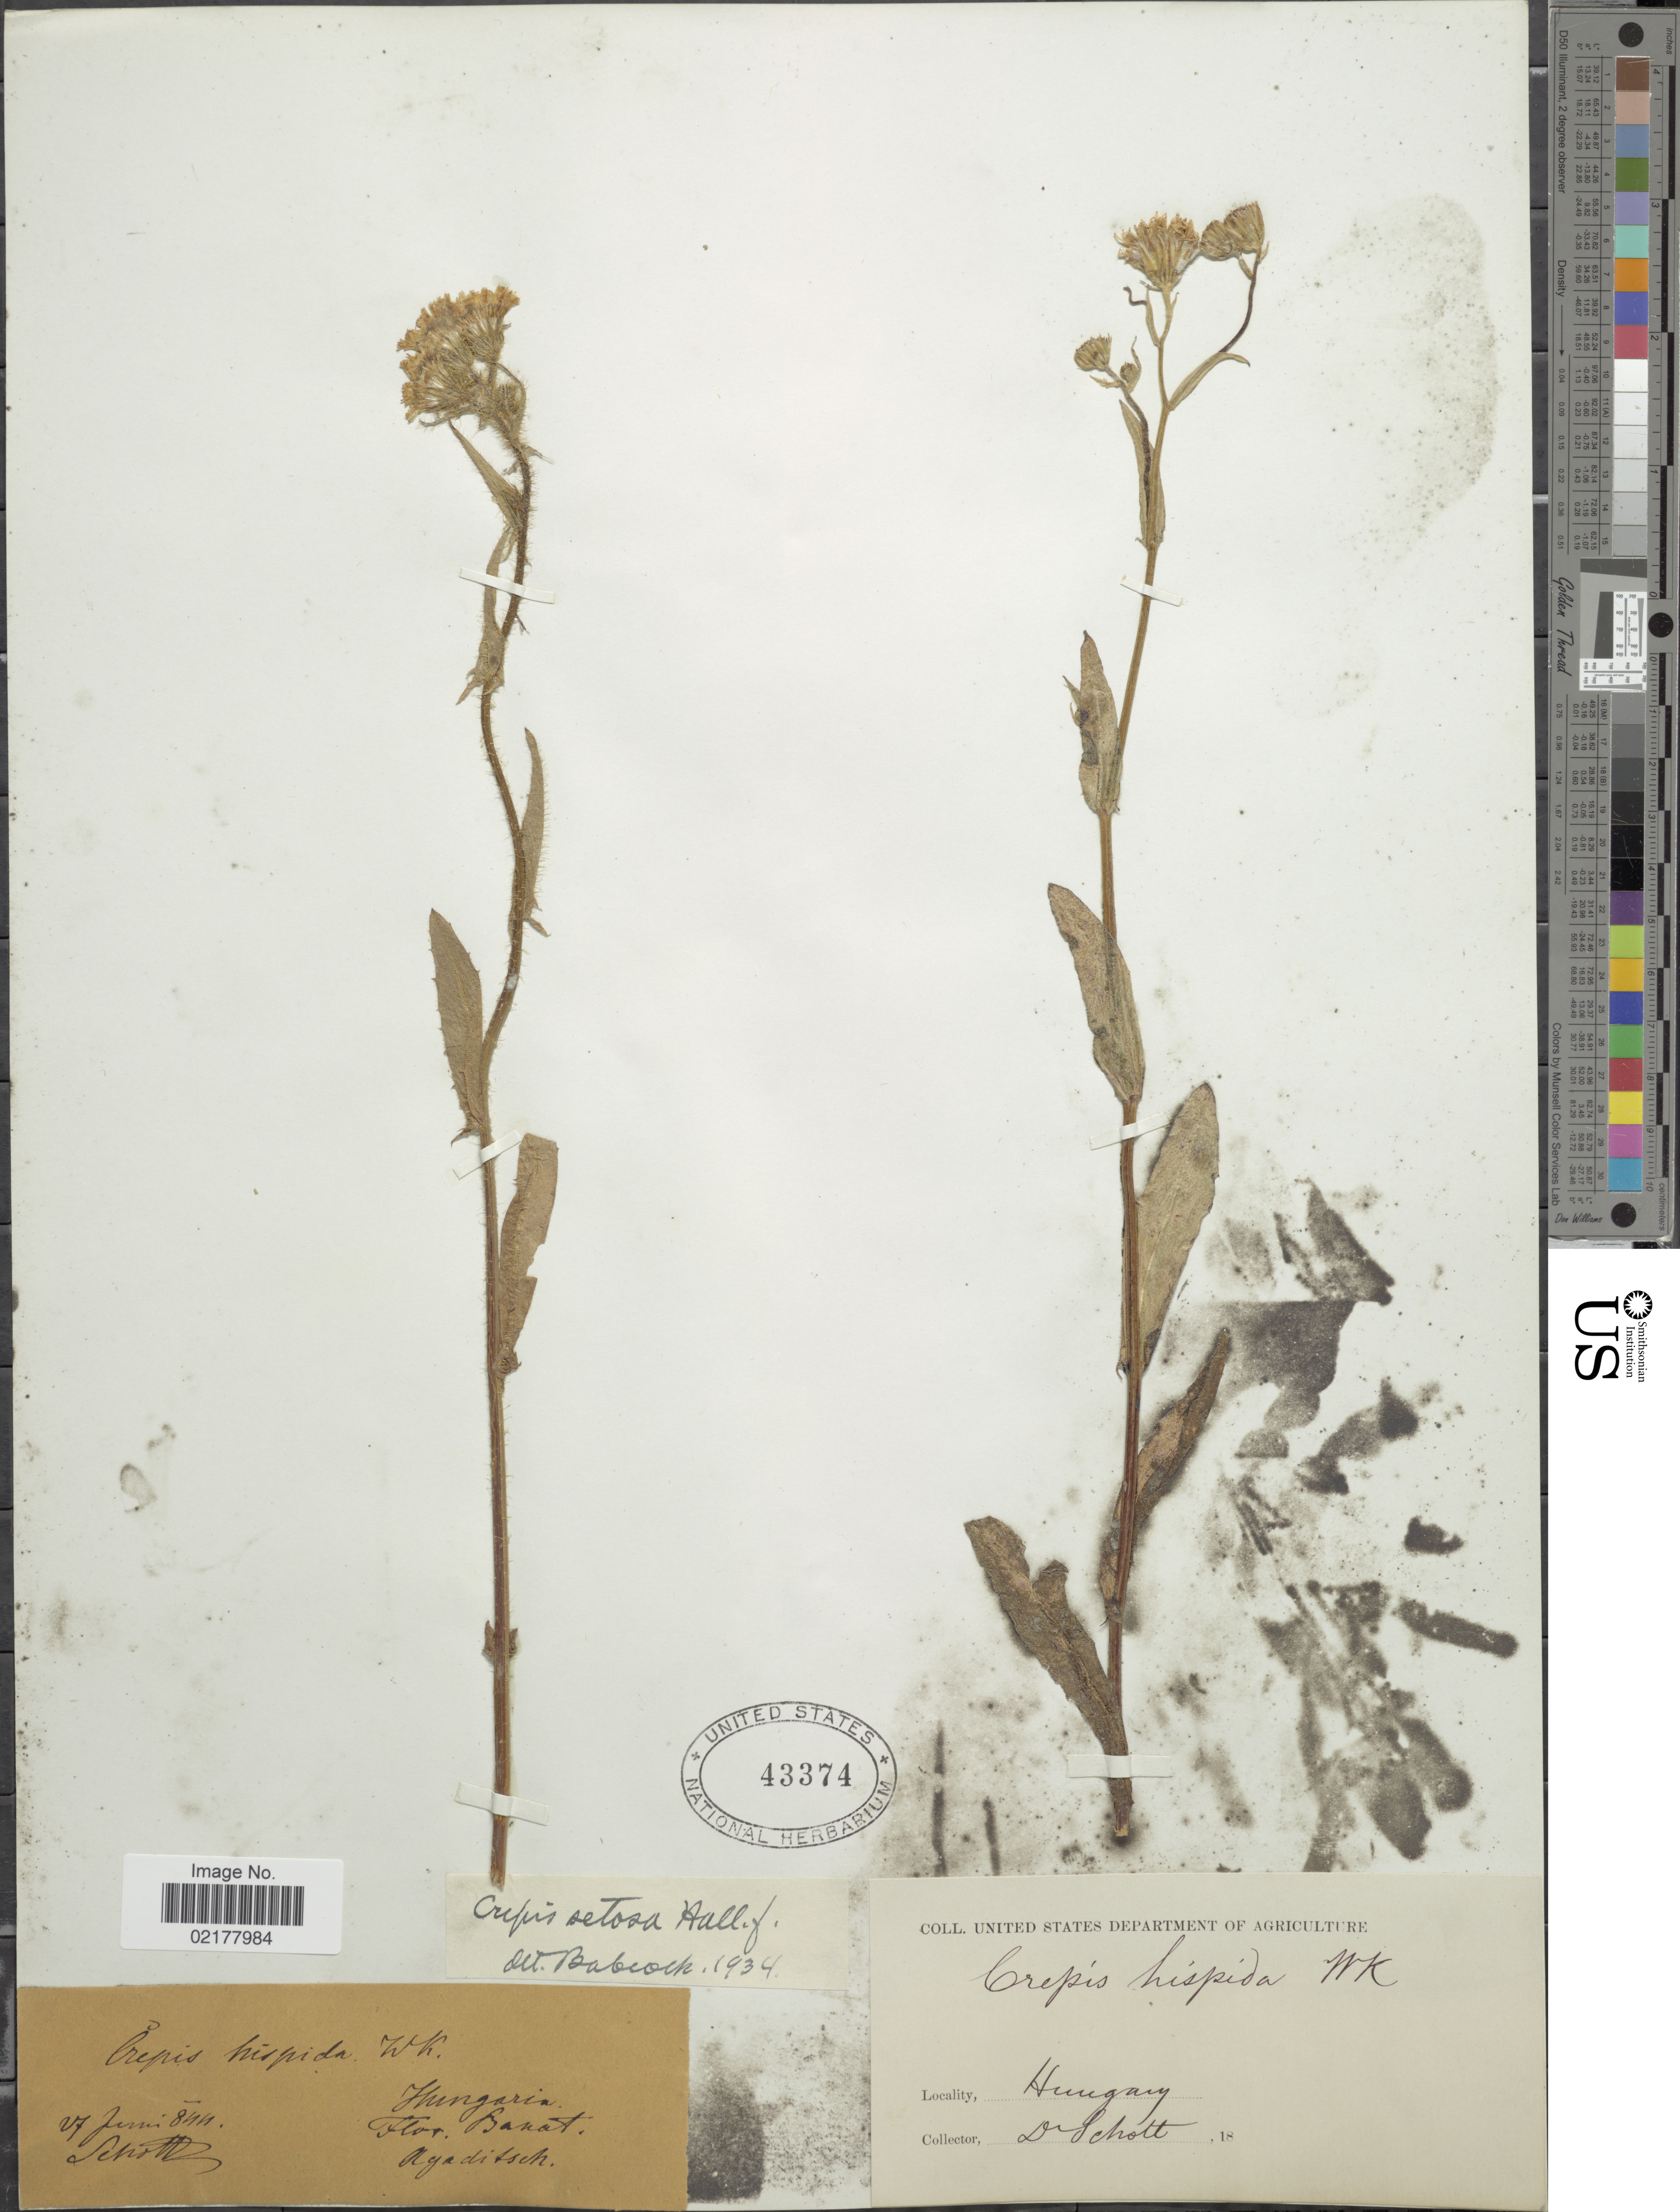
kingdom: Plantae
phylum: Tracheophyta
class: Magnoliopsida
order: Asterales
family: Asteraceae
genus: Crepis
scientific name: Crepis setosa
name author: Haller f.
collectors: Schott, --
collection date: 1844-06-27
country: Hungary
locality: Banat. Agaditsch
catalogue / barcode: US 43374